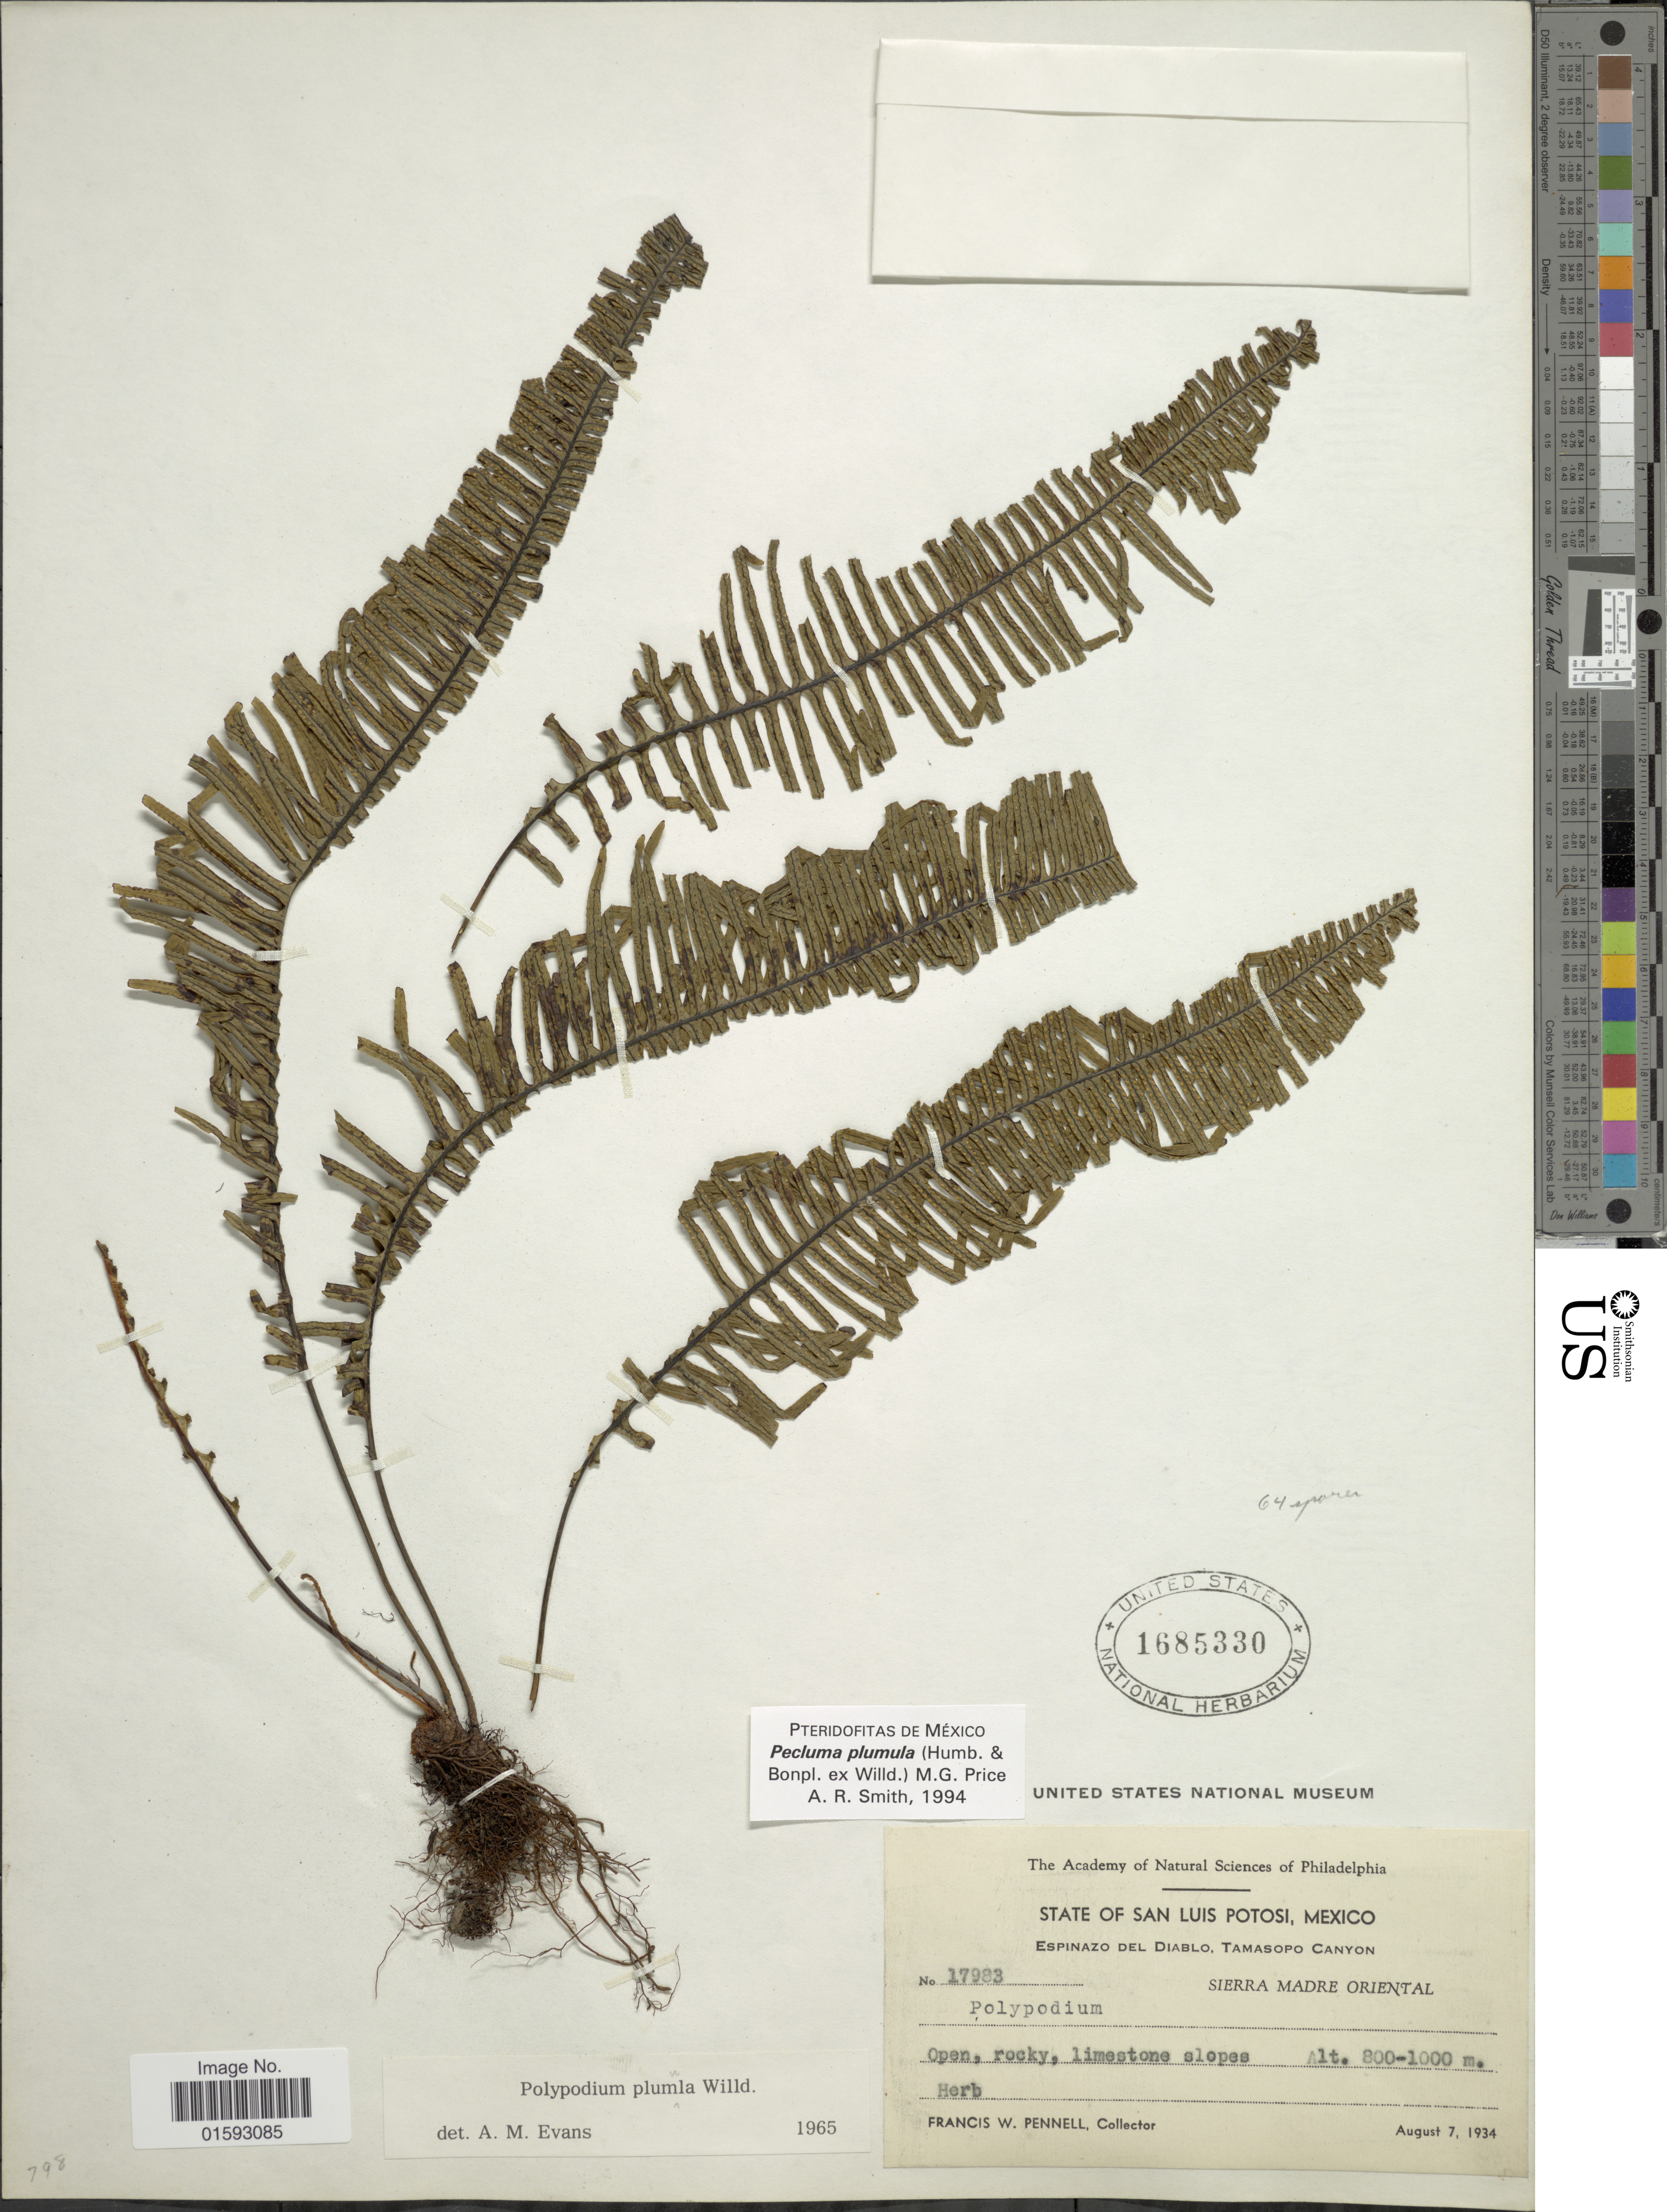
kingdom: Plantae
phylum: Tracheophyta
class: Polypodiopsida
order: Polypodiales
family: Polypodiaceae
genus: Pecluma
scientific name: Pecluma plumula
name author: (Humb. & Bonpl. ex Willd.) M.G. Price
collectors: F. W. Pennell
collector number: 17983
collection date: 1934-08-07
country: Mexico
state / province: San Luis Potosí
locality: Espinazo del Diablo, Tampasopo Canyon, Sierra Madre Oriental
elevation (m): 800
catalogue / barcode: US 1685330